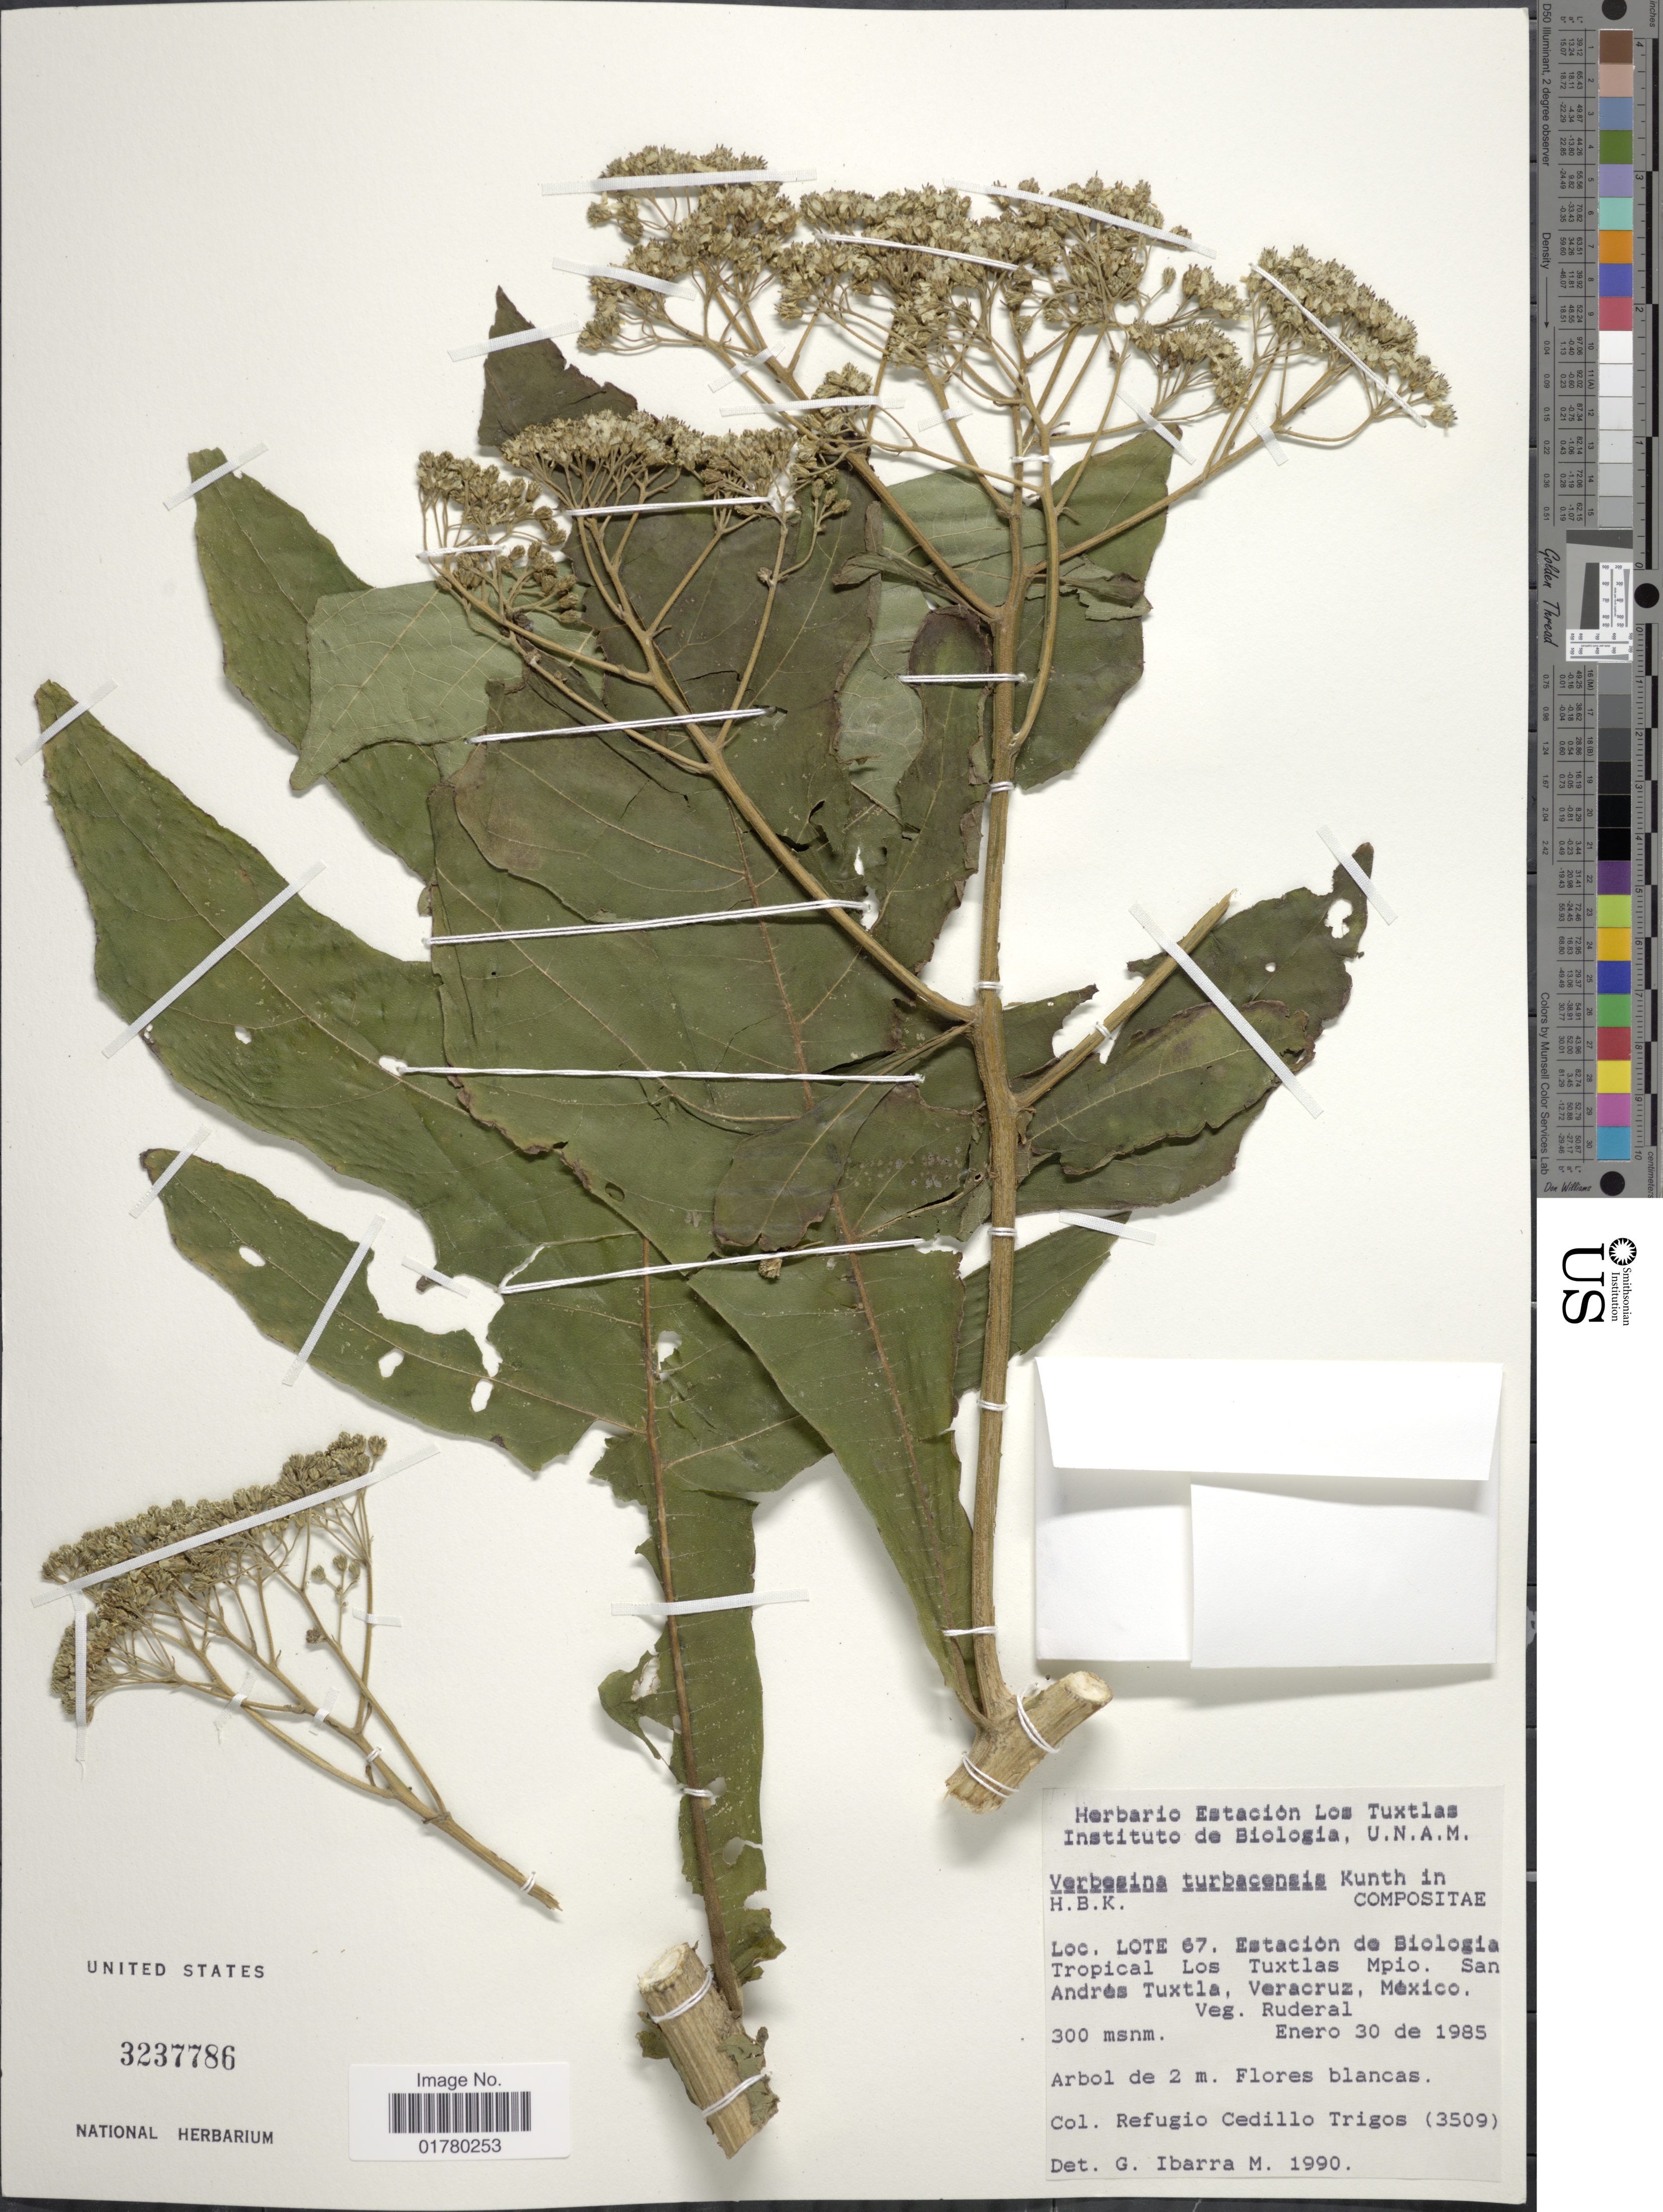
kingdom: Plantae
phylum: Tracheophyta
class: Magnoliopsida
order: Asterales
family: Asteraceae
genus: Verbesina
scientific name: Verbesina turbacensis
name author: Kunth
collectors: R. CedilloT.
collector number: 3509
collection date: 1985-01-30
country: Mexico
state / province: Veracruz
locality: Lote 67. Estacion de Biologia Tropical Los Tuxtlas Mpio. San Andrés Tuxtla, Veracruz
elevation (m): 300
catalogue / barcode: US 3237786